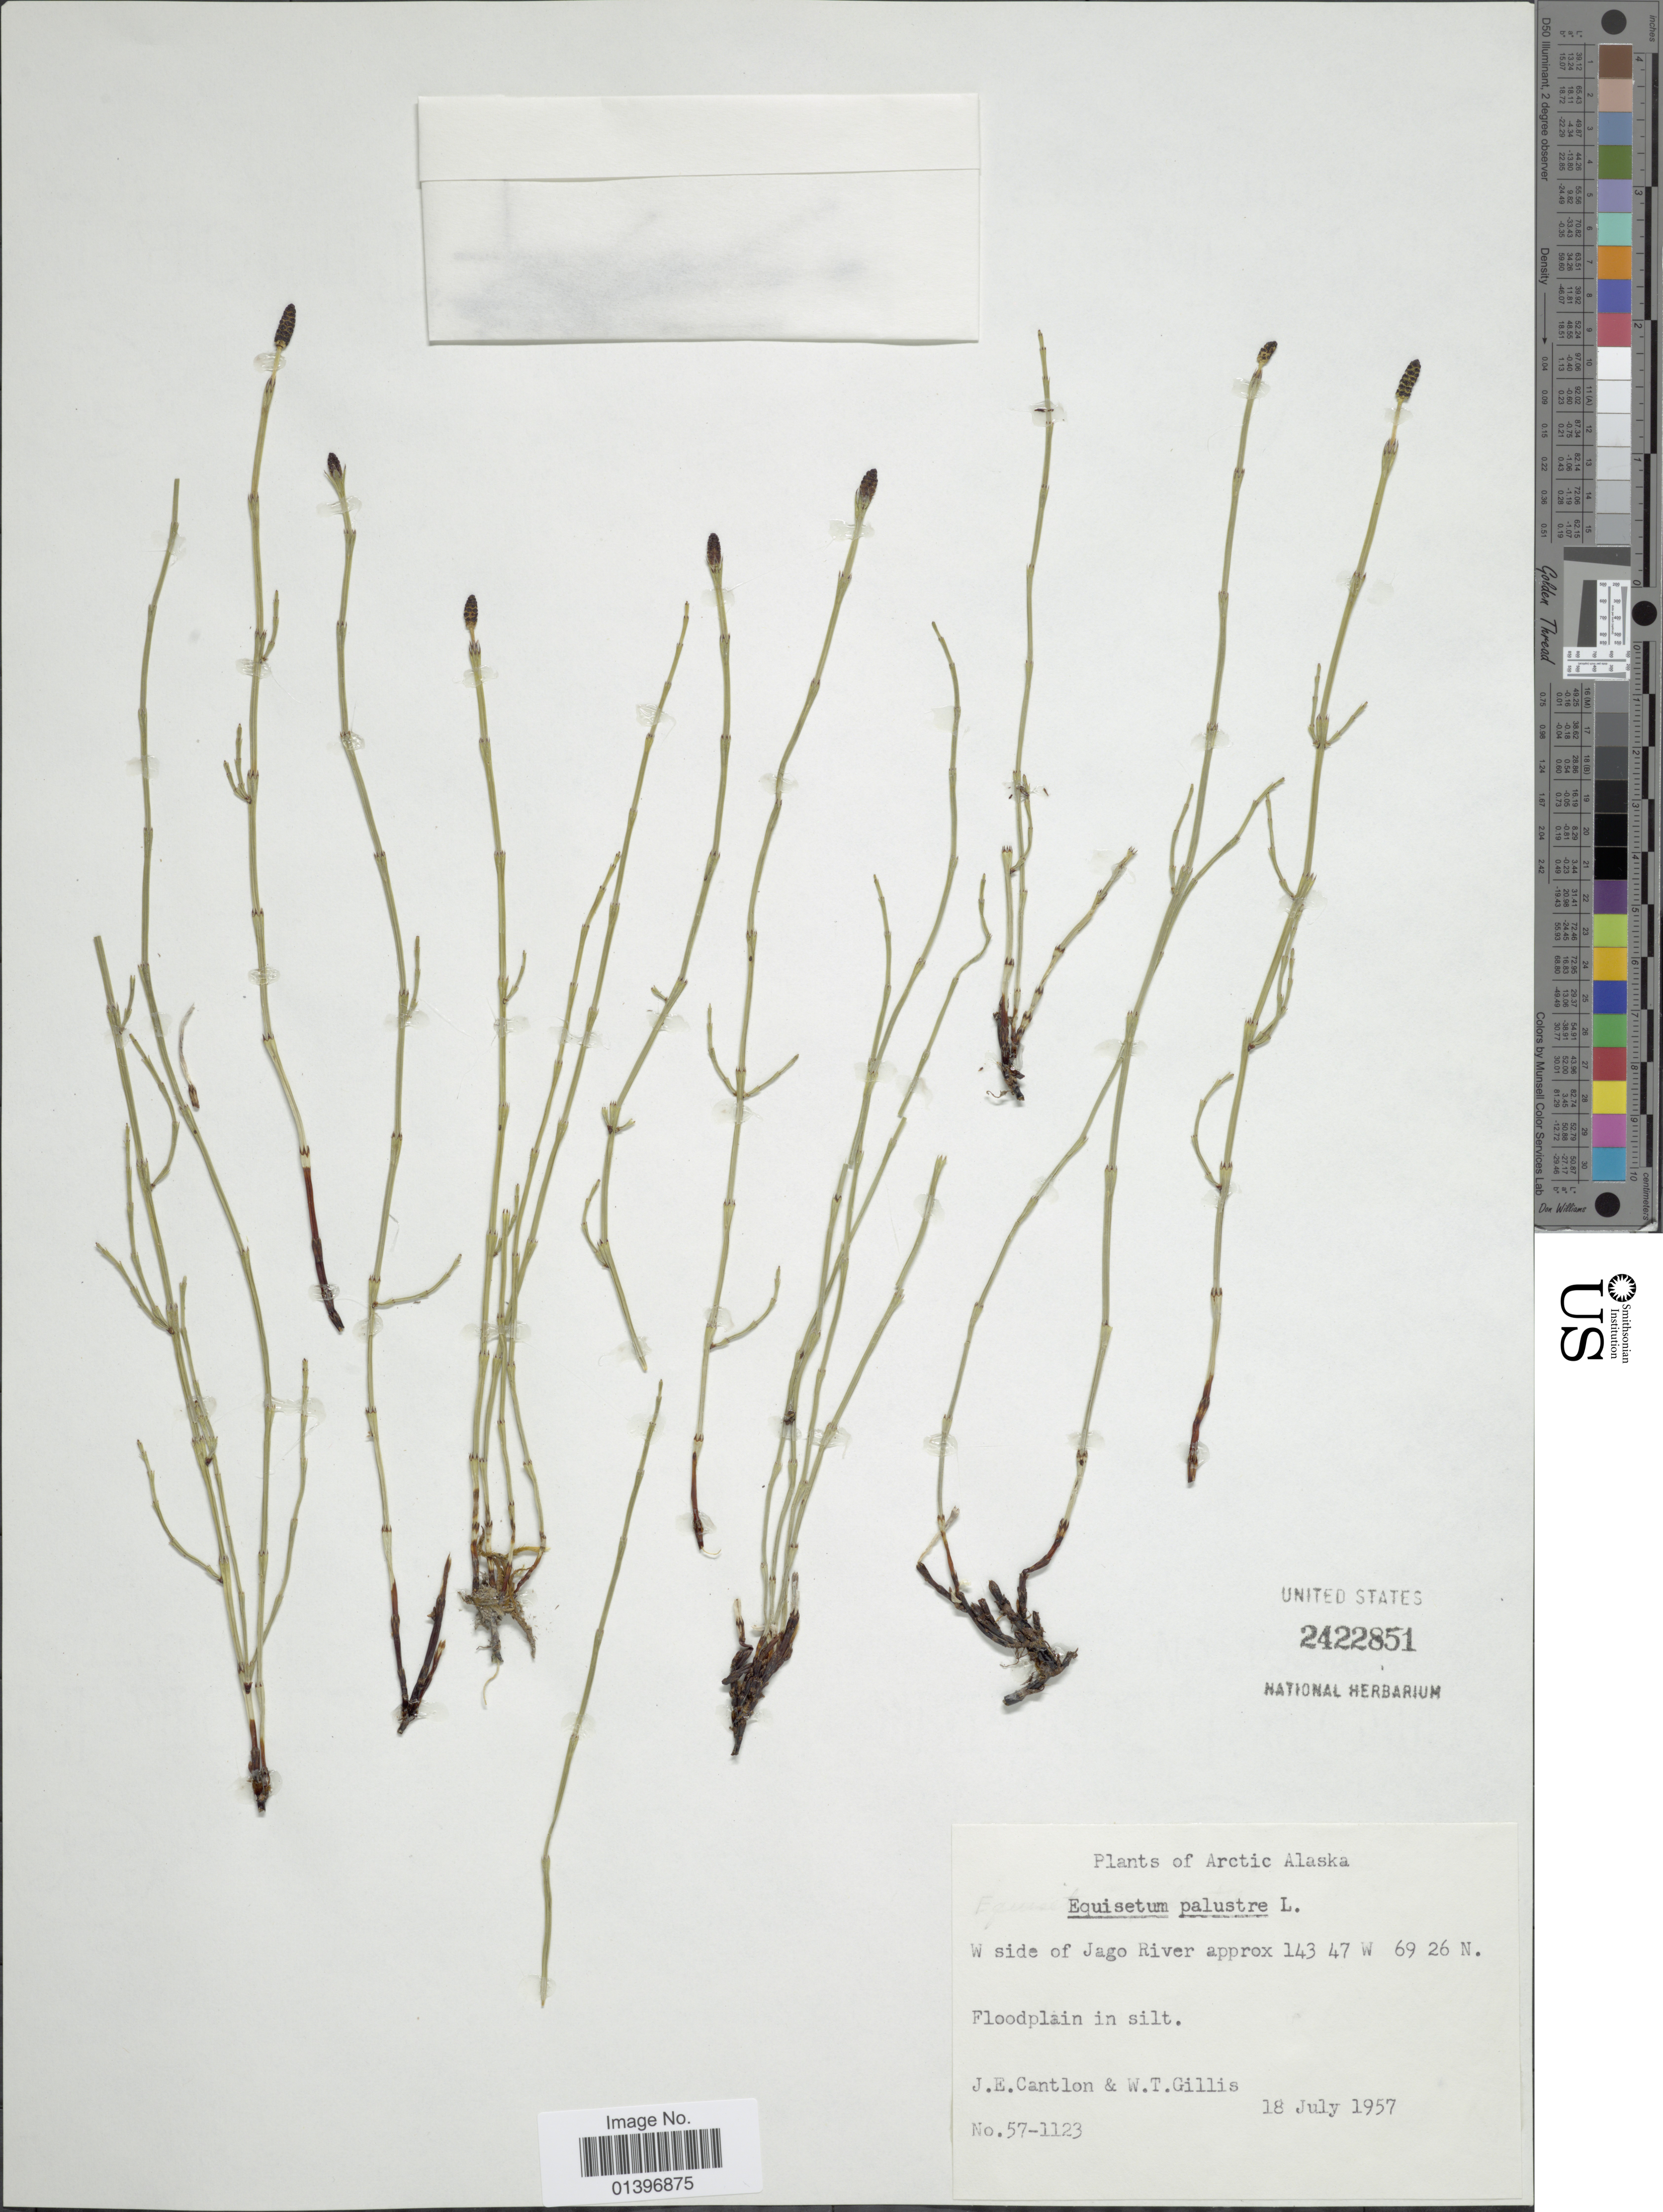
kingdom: Plantae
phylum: Tracheophyta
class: Polypodiopsida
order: Equisetales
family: Equisetaceae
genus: Equisetum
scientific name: Equisetum palustre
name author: L.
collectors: J. Cantlon & W. T. Gillis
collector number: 57-1123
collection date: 1957-07-18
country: United States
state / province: Alaska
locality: Arctic Alaska, floodplain in silt, W side of Jago river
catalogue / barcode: US 2422851